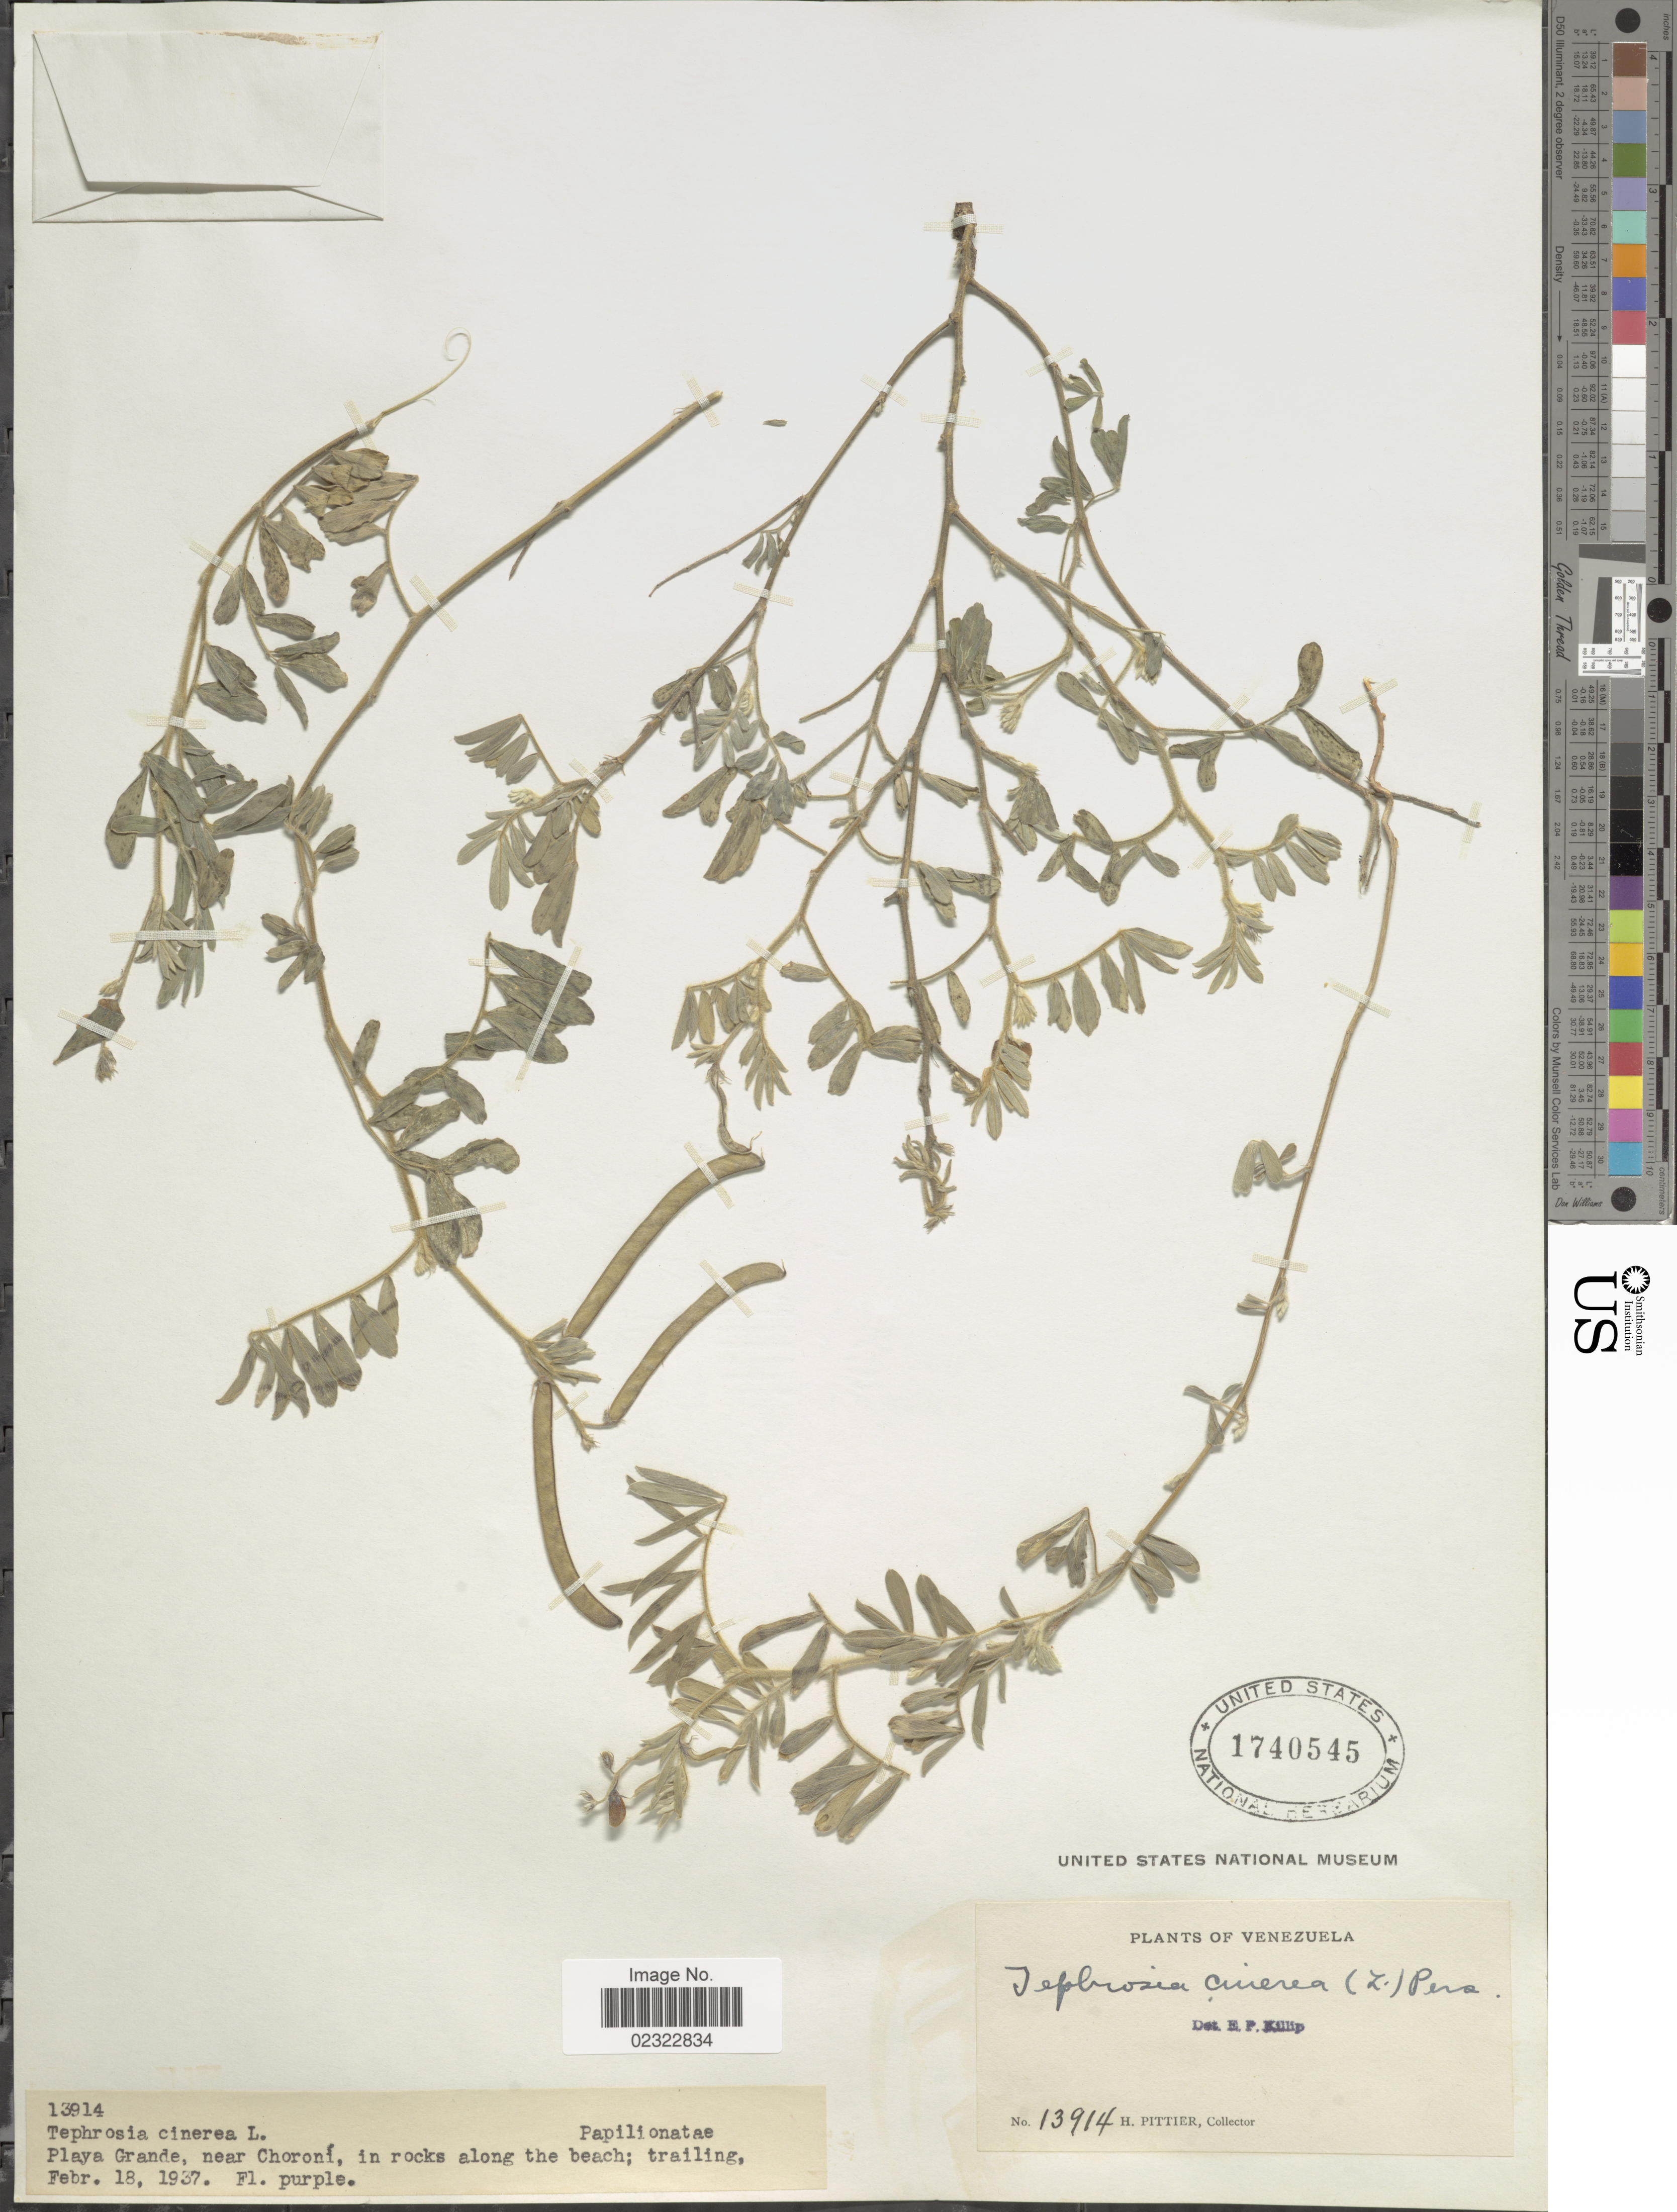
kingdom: Plantae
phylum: Tracheophyta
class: Magnoliopsida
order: Fabales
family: Fabaceae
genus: Tephrosia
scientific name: Tephrosia cinerea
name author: (L.) Pers.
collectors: H. F. Pittier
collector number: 13941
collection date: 1937-02-18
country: Venezuela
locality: Playa Grande, near Choroni, in rocks along the beach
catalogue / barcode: US 1740545